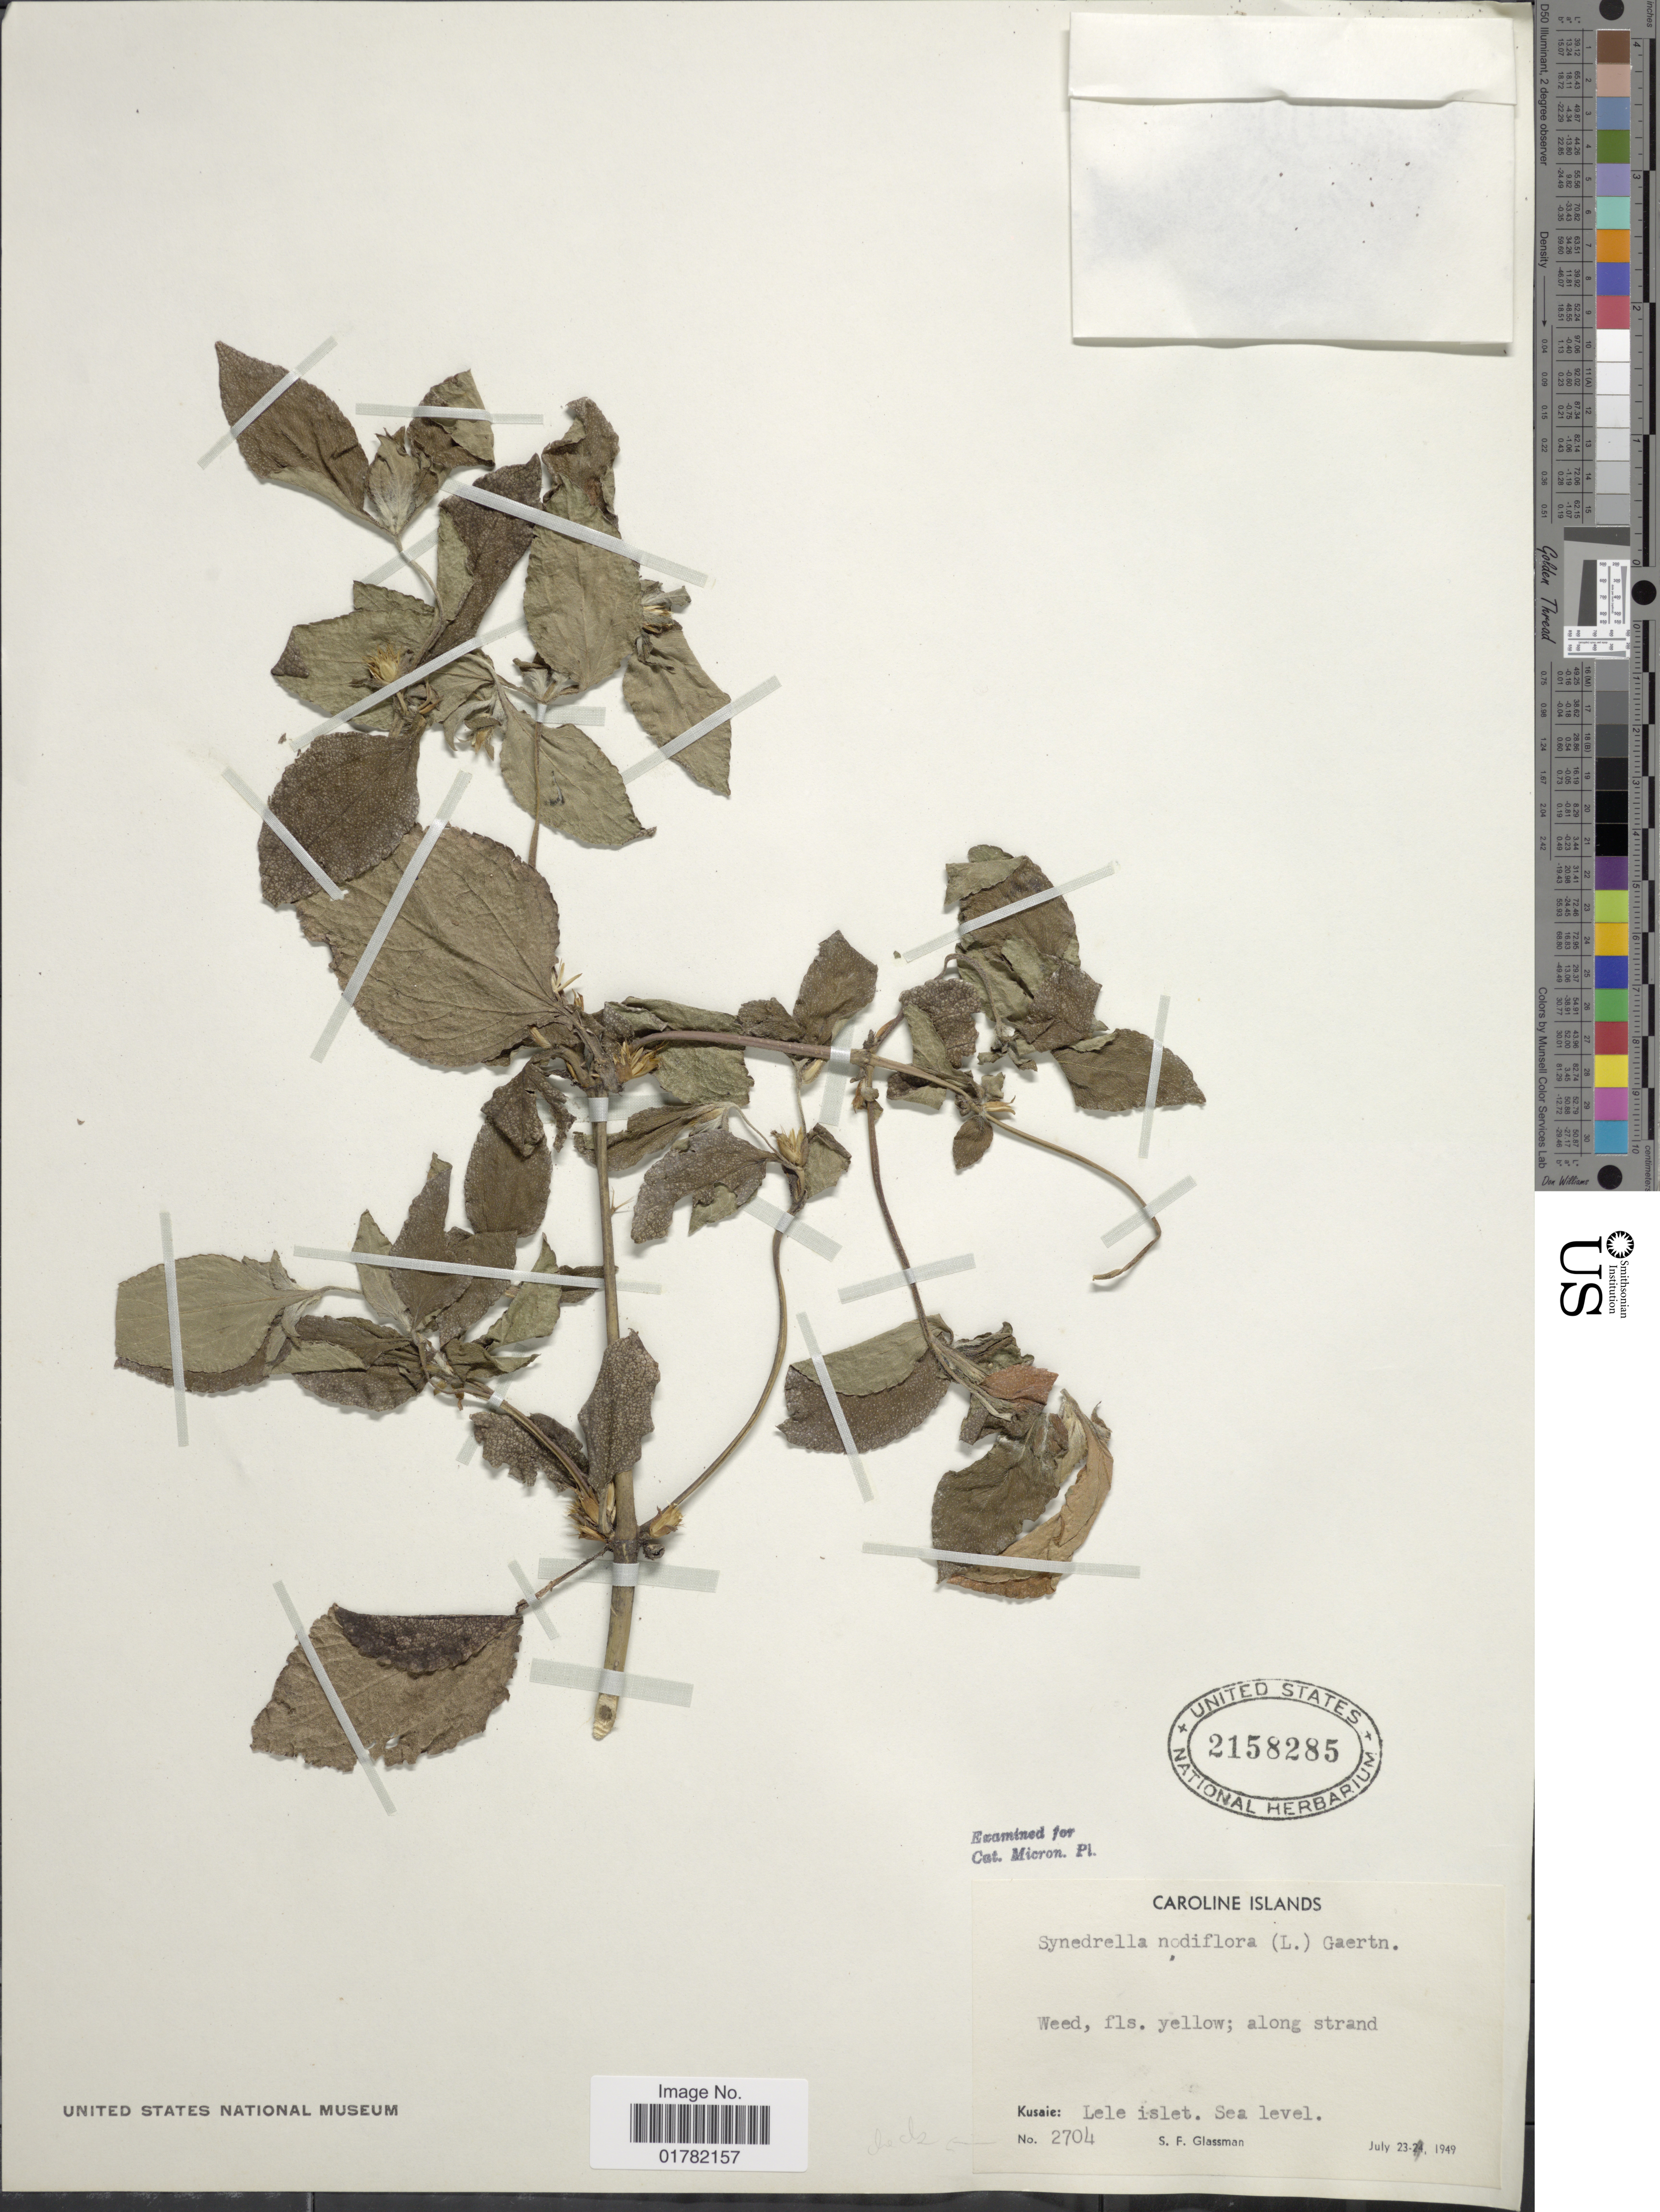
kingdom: Plantae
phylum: Tracheophyta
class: Magnoliopsida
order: Asterales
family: Asteraceae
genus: Synedrella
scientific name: Synedrella nodiflora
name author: (L.) Gaertn.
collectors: S. F. Glassman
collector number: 2704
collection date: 1949-07-23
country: Micronesia, Federated States of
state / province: Kosrae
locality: Caroline Islands, along strand, Kusaie: Lele Islet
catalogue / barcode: US 2158285